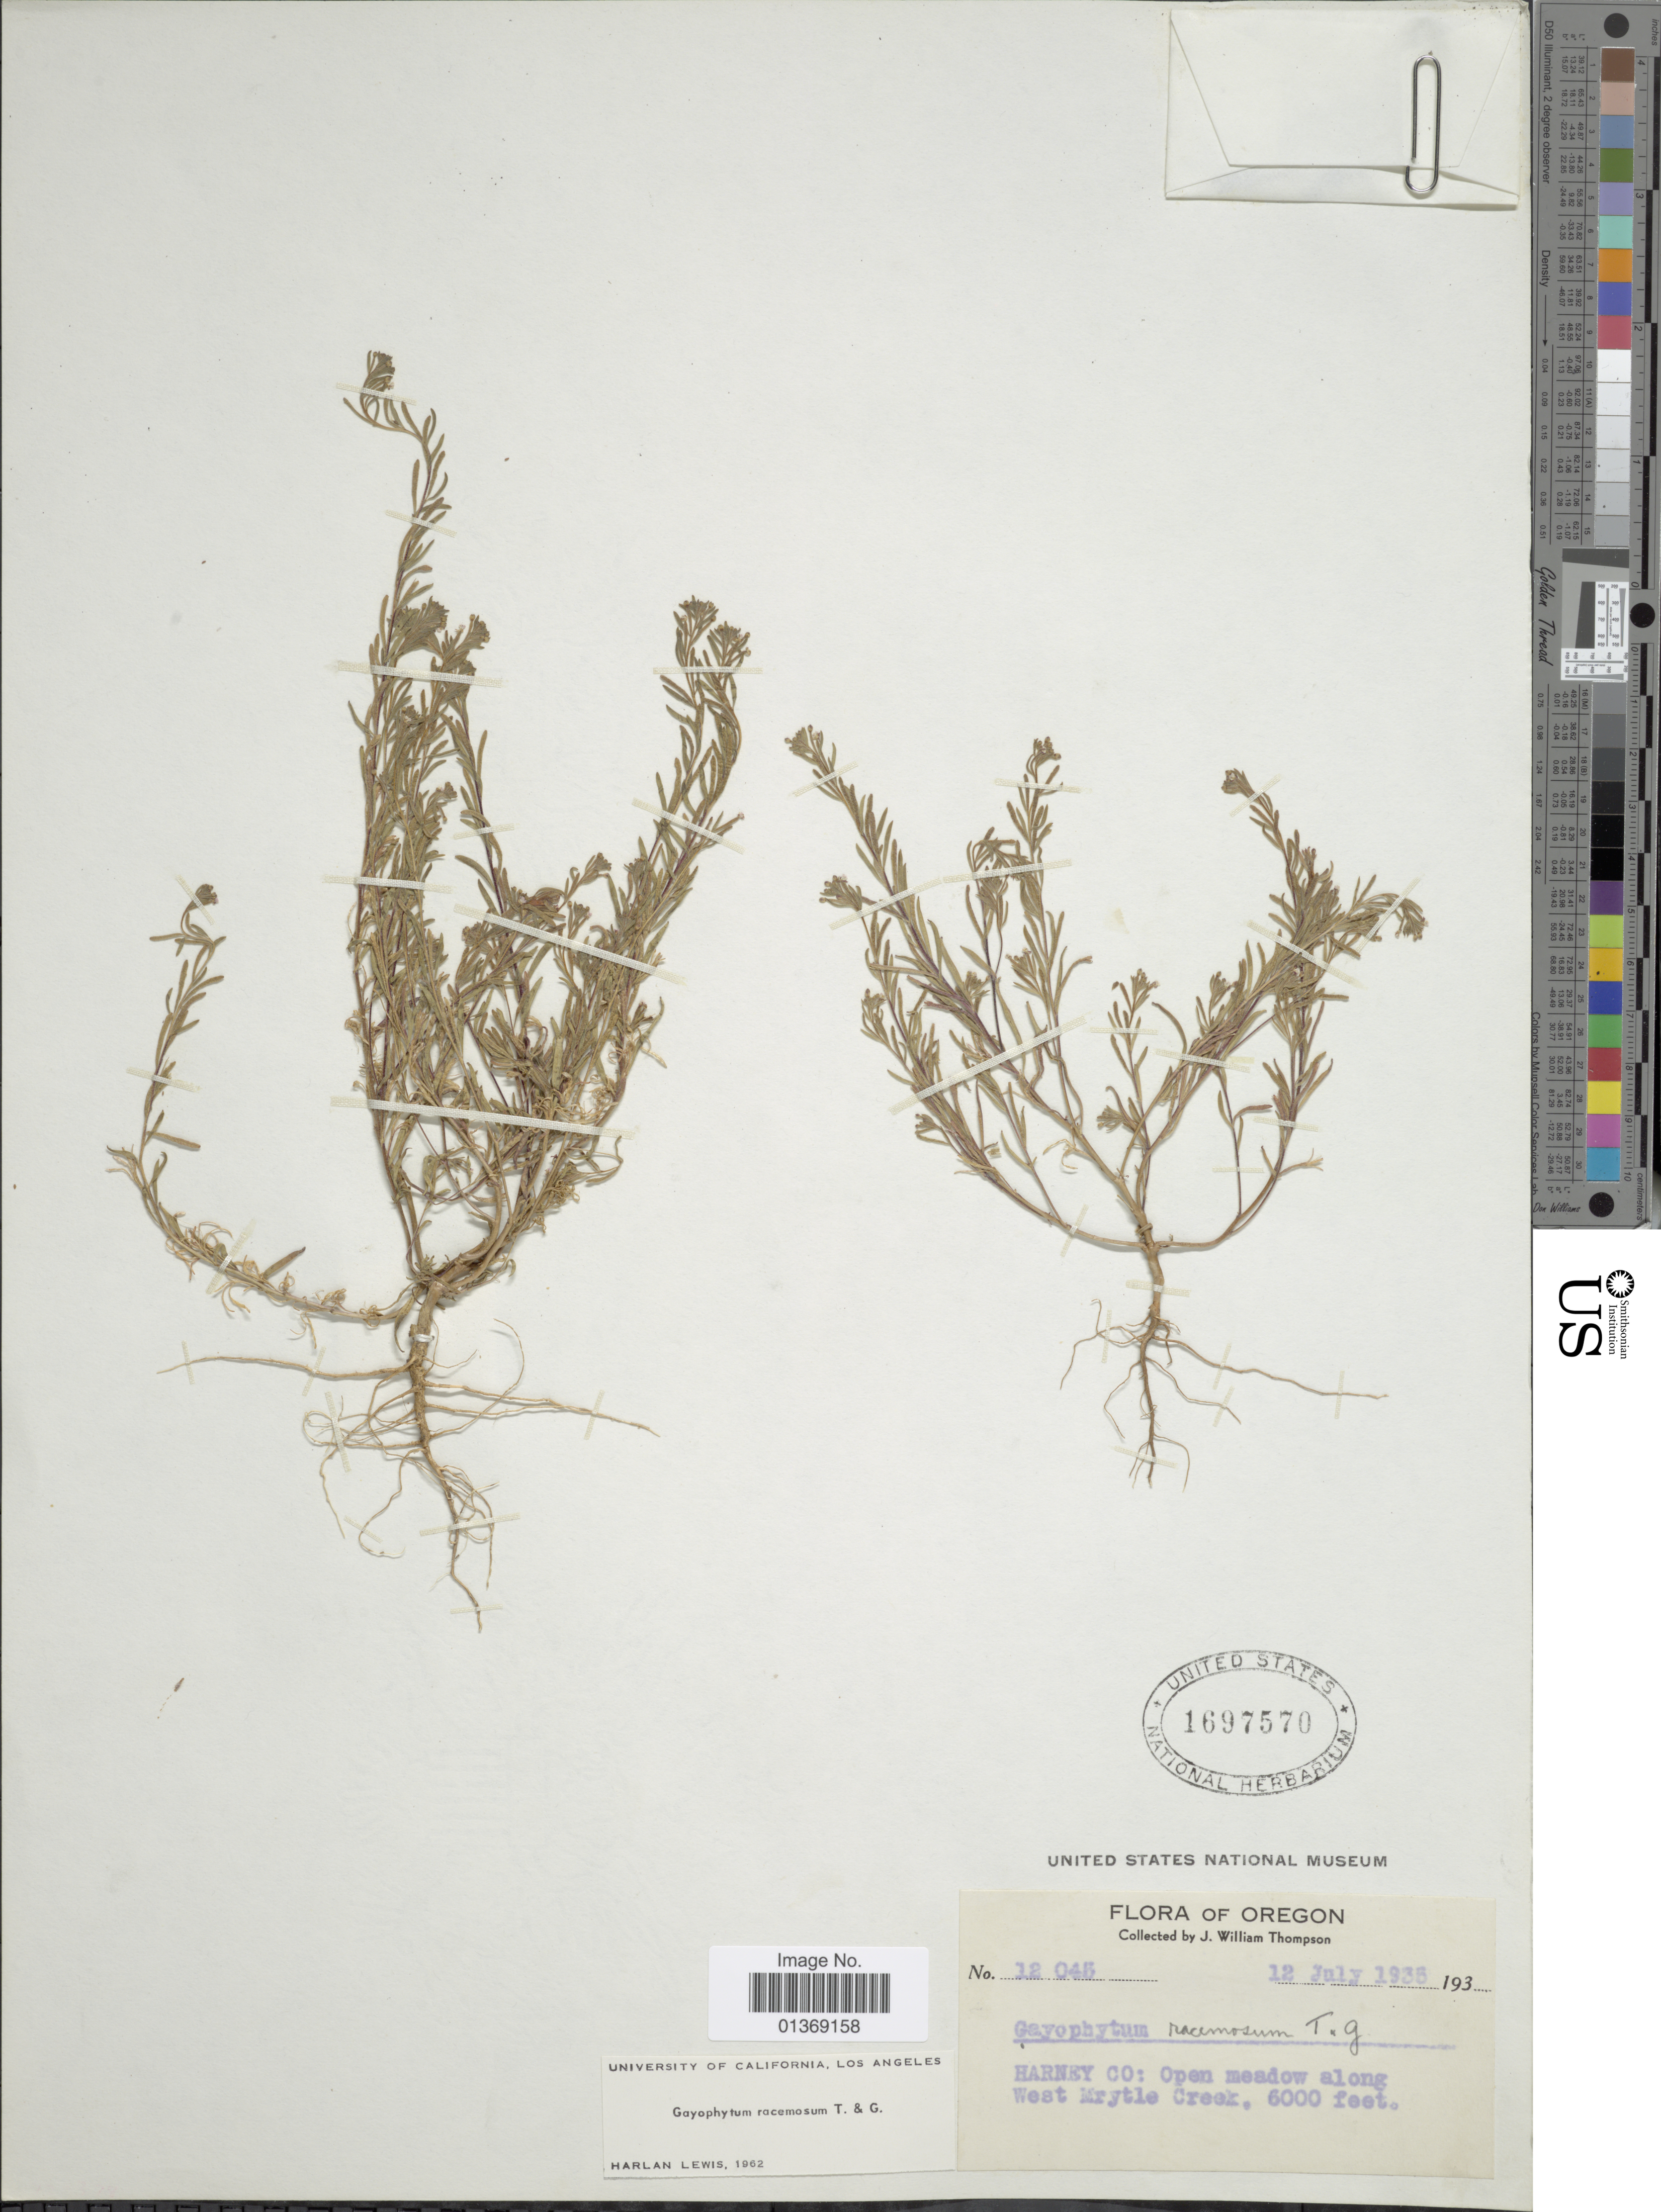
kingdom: Plantae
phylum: Tracheophyta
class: Magnoliopsida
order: Myrtales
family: Onagraceae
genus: Gayophytum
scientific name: Gayophytum racemosum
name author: Torr. & A. Gray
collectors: J. W. Thompson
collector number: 12045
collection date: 1935-07-12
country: United States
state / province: Oregon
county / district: Harney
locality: Harney Co: Open meadow along West Krytle Creek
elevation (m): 1829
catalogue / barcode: US 1697570